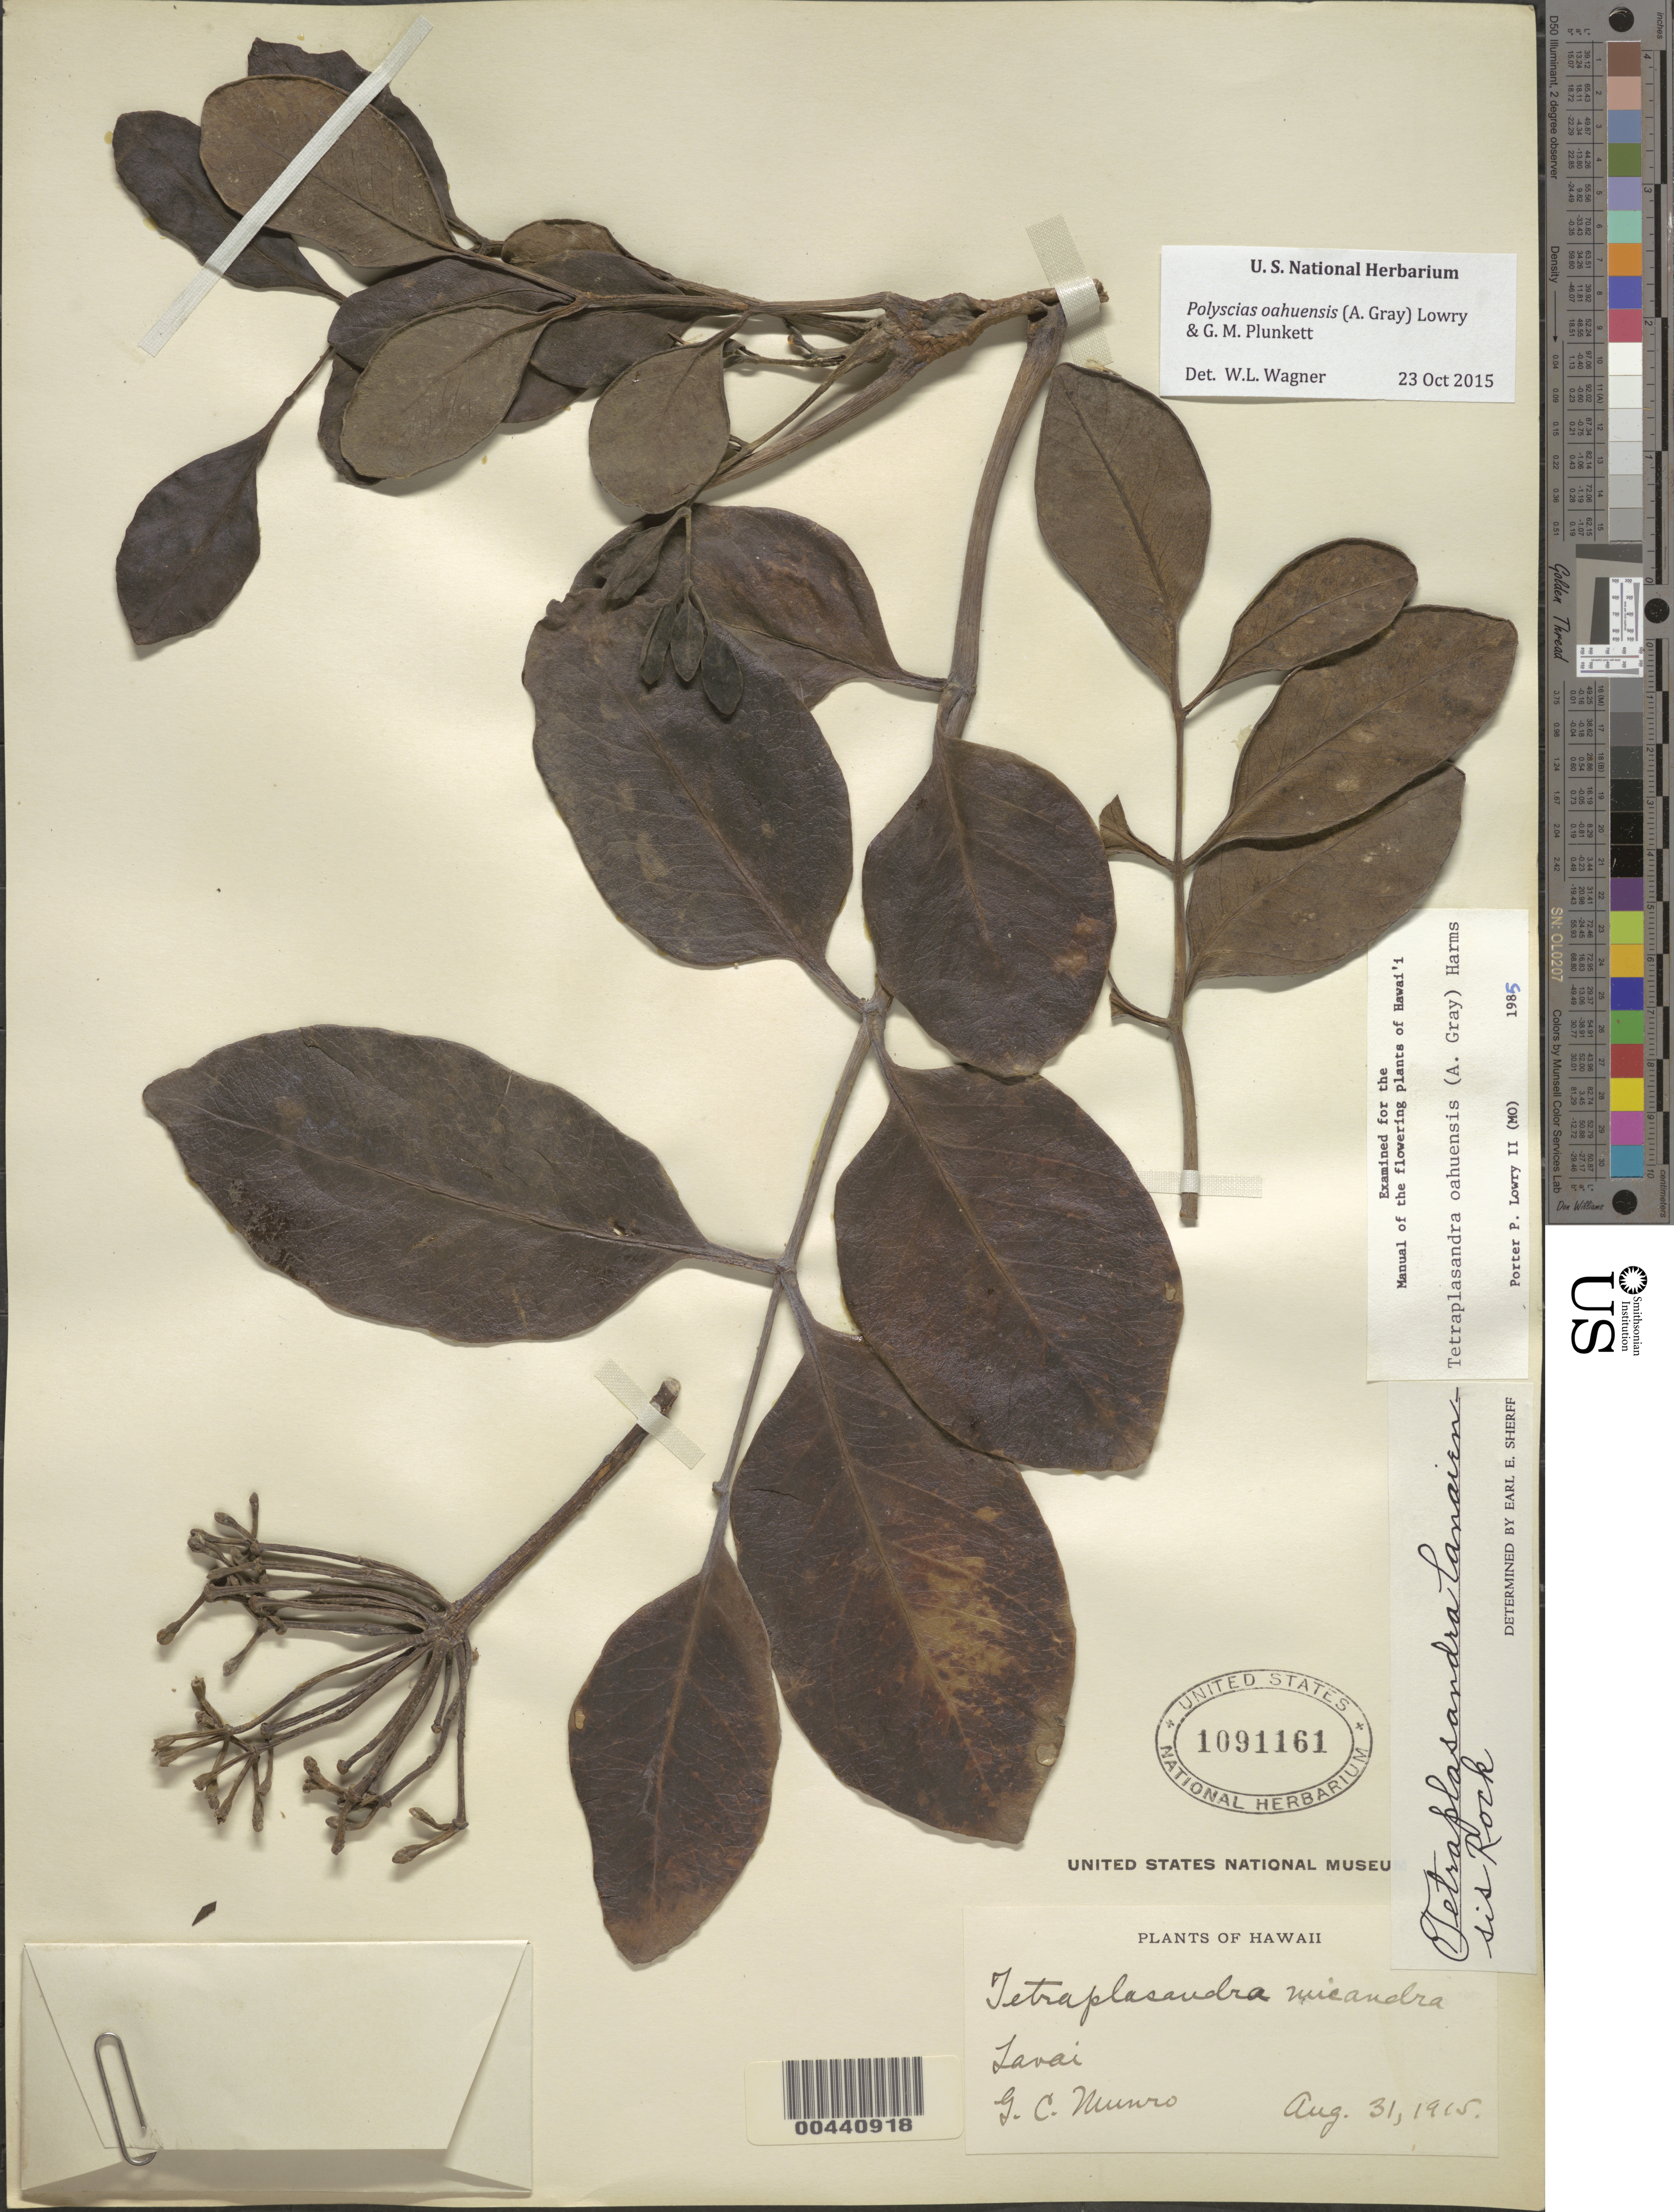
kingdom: Plantae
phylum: Tracheophyta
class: Magnoliopsida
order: Apiales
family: Araliaceae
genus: Polyscias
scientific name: Polyscias oahuensis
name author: (A. Gray) Lowry & G. M. Plunkett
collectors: G. C. Munro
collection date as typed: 31 Aug 1915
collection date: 1915-08-31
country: United States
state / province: Hawaii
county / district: Maui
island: Lana'i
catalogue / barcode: US 1091161